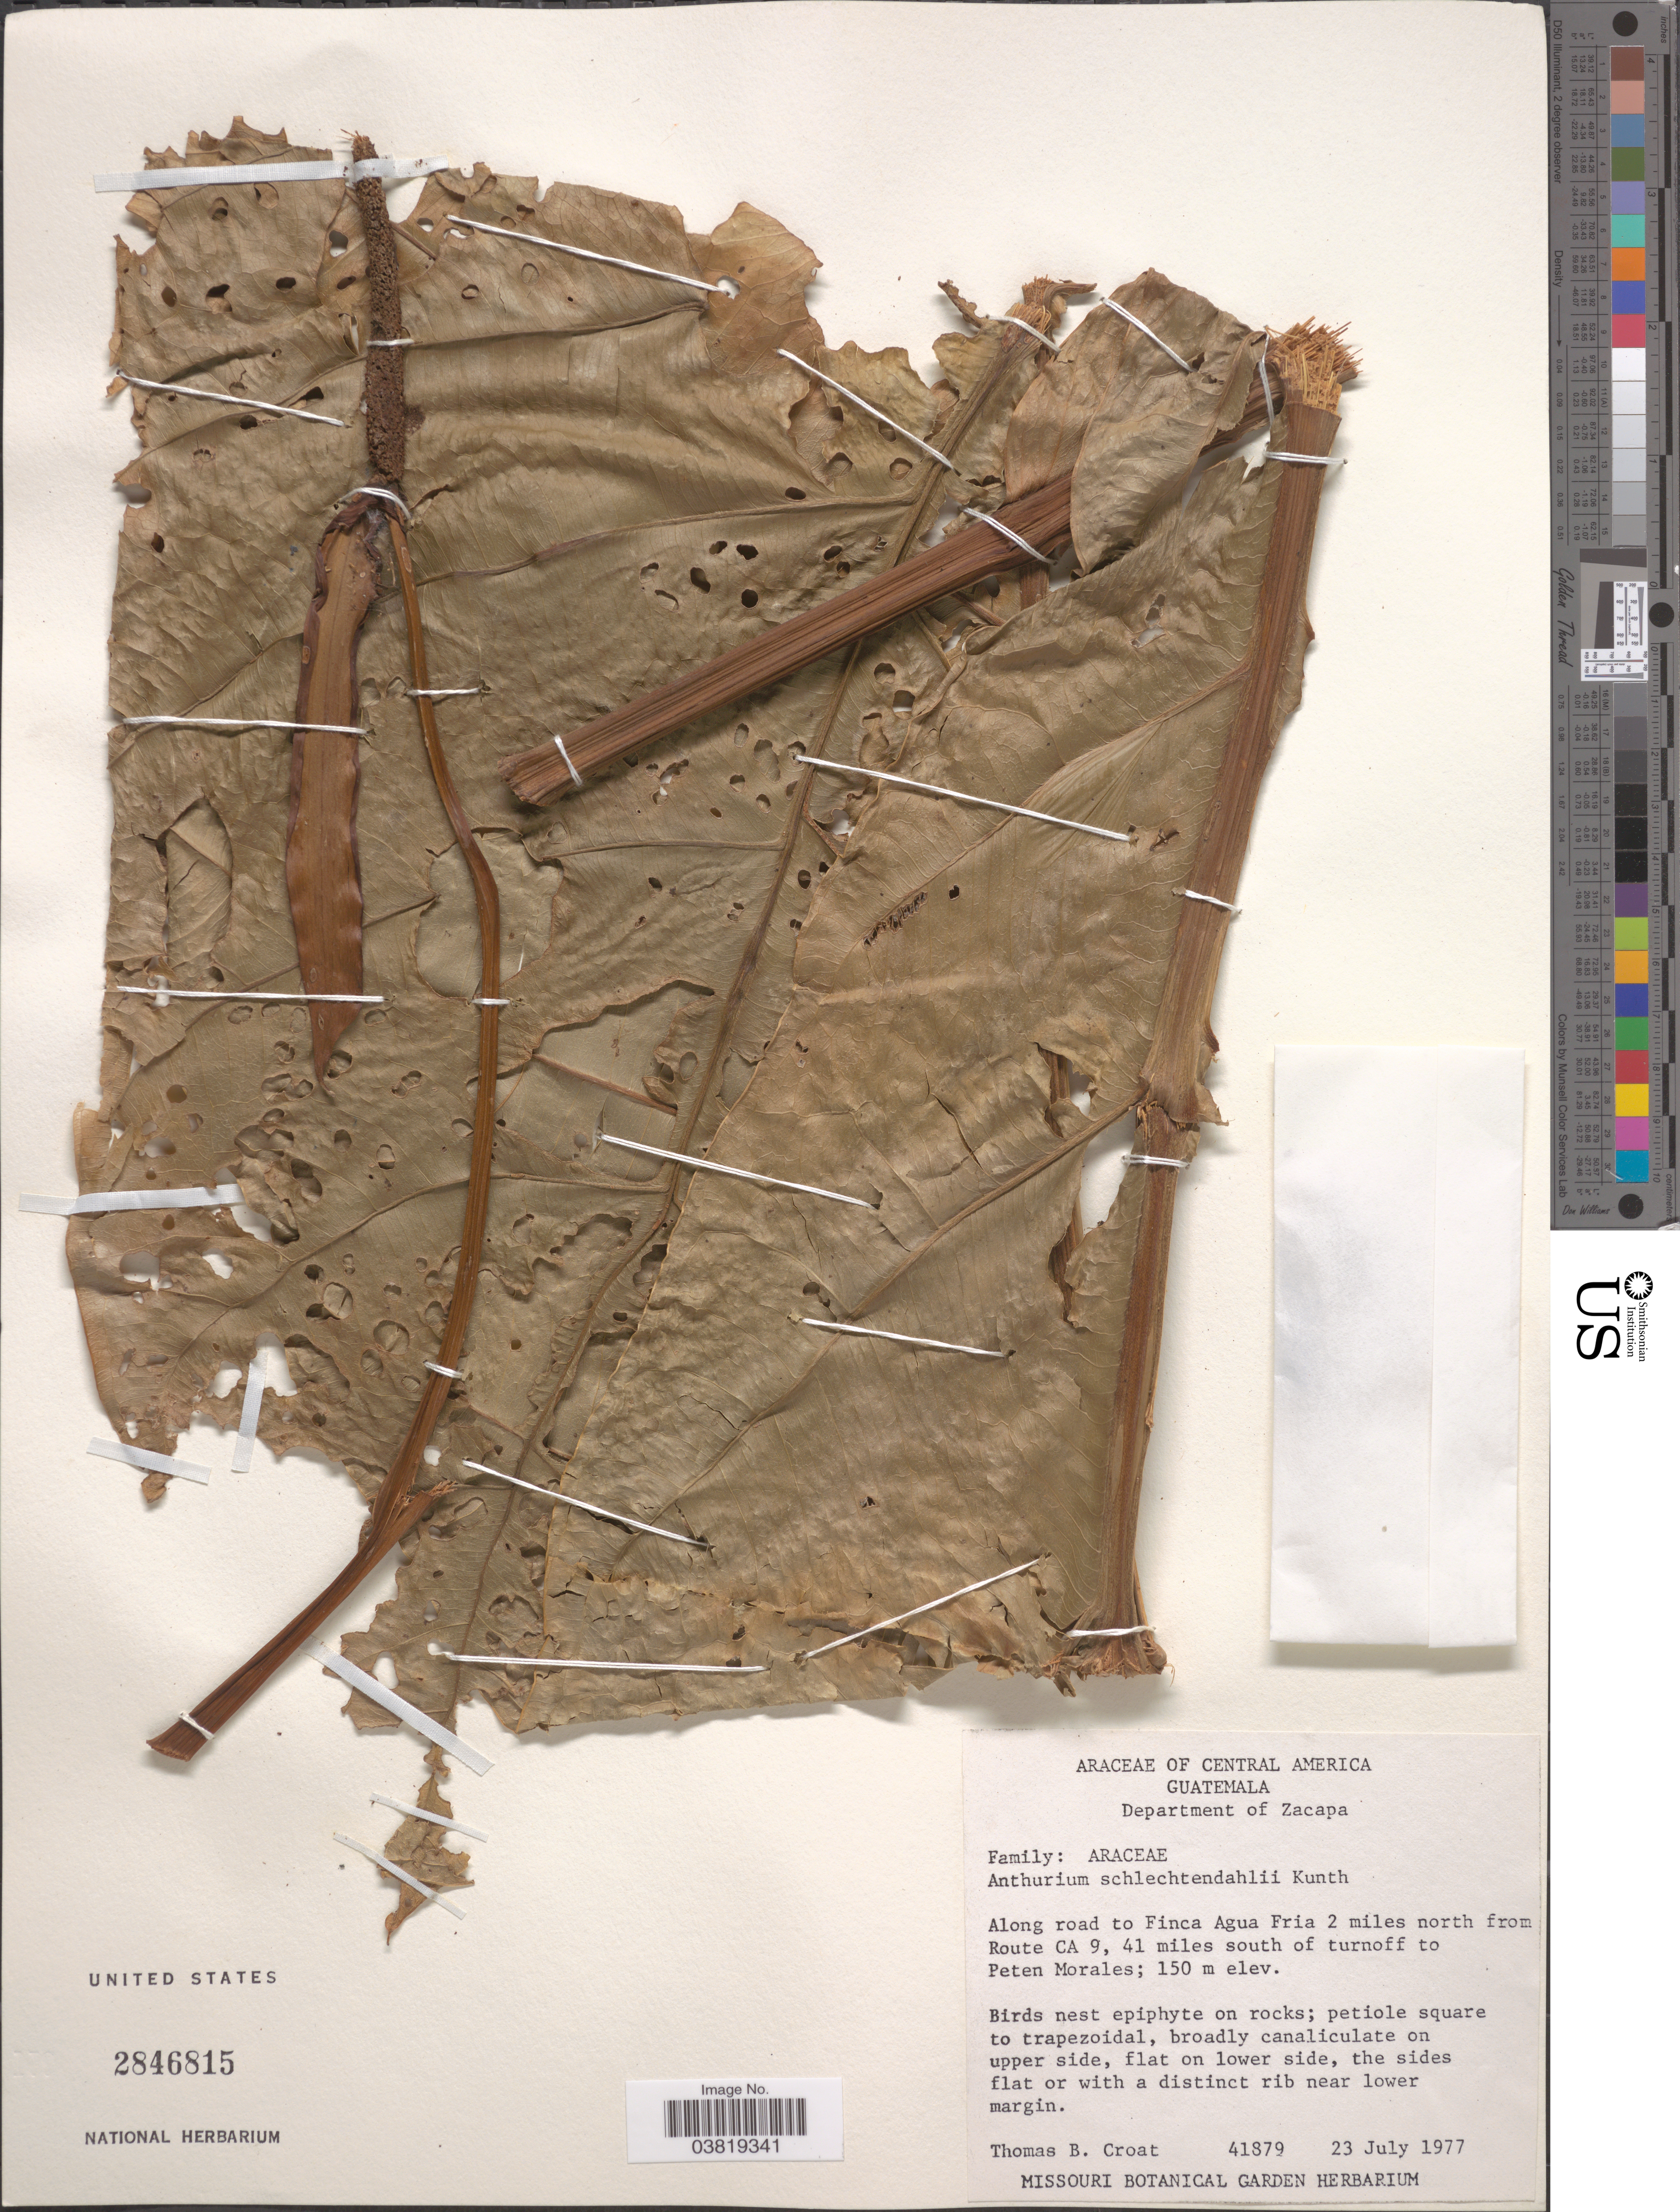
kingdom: Plantae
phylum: Tracheophyta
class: Liliopsida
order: Alismatales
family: Araceae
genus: Anthurium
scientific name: Anthurium schlechtendalii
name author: Kunth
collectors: T. B. Croat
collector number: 41879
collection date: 1977-07-23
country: Guatemala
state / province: Zacapa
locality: Department of Zacapa. Along road to Finca Agua Fria 2 miles north from Route CA 9, 41 miles south of turnoff to Peten Morales.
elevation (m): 150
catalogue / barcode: US 2846815